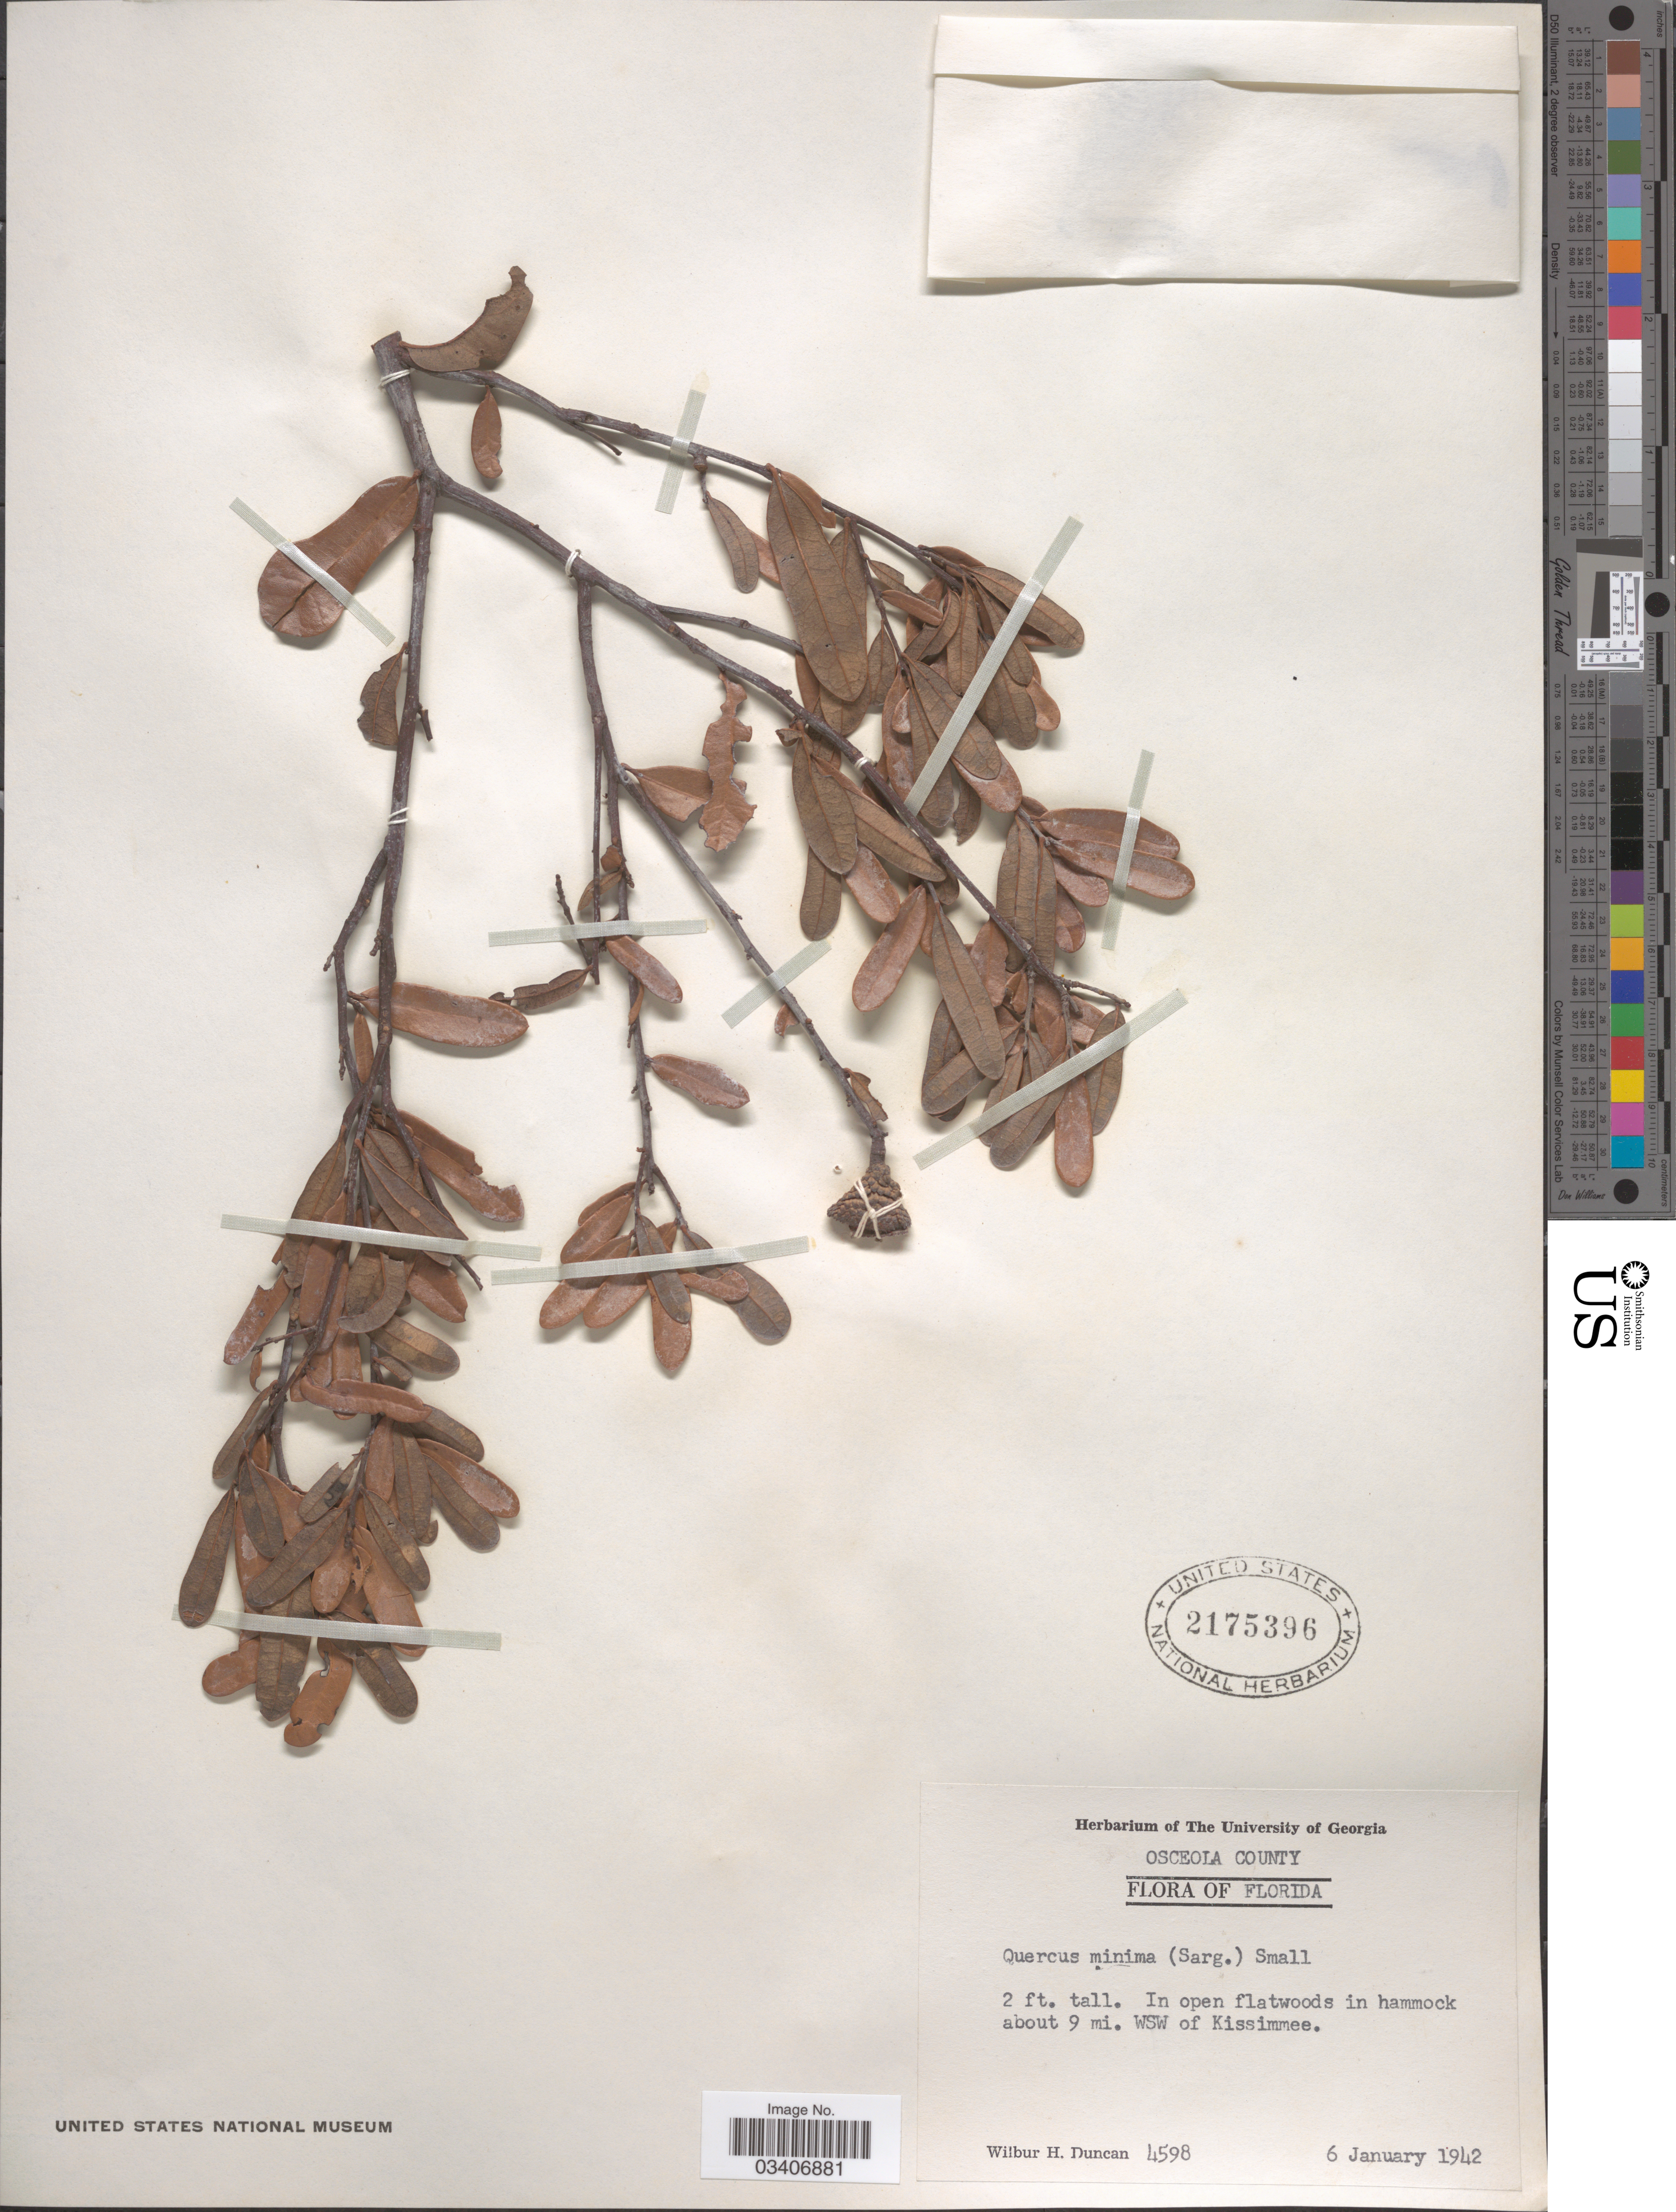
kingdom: Plantae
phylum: Tracheophyta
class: Magnoliopsida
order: Fagales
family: Fagaceae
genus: Quercus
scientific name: Quercus minima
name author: (Sarg.) Small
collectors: W. H. Duncan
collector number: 4598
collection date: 1942-01-06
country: United States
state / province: Florida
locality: Osceola County. In open flatwoods in hammock about 9 mi. WSW of Kissimmee.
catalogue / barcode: US 2175396